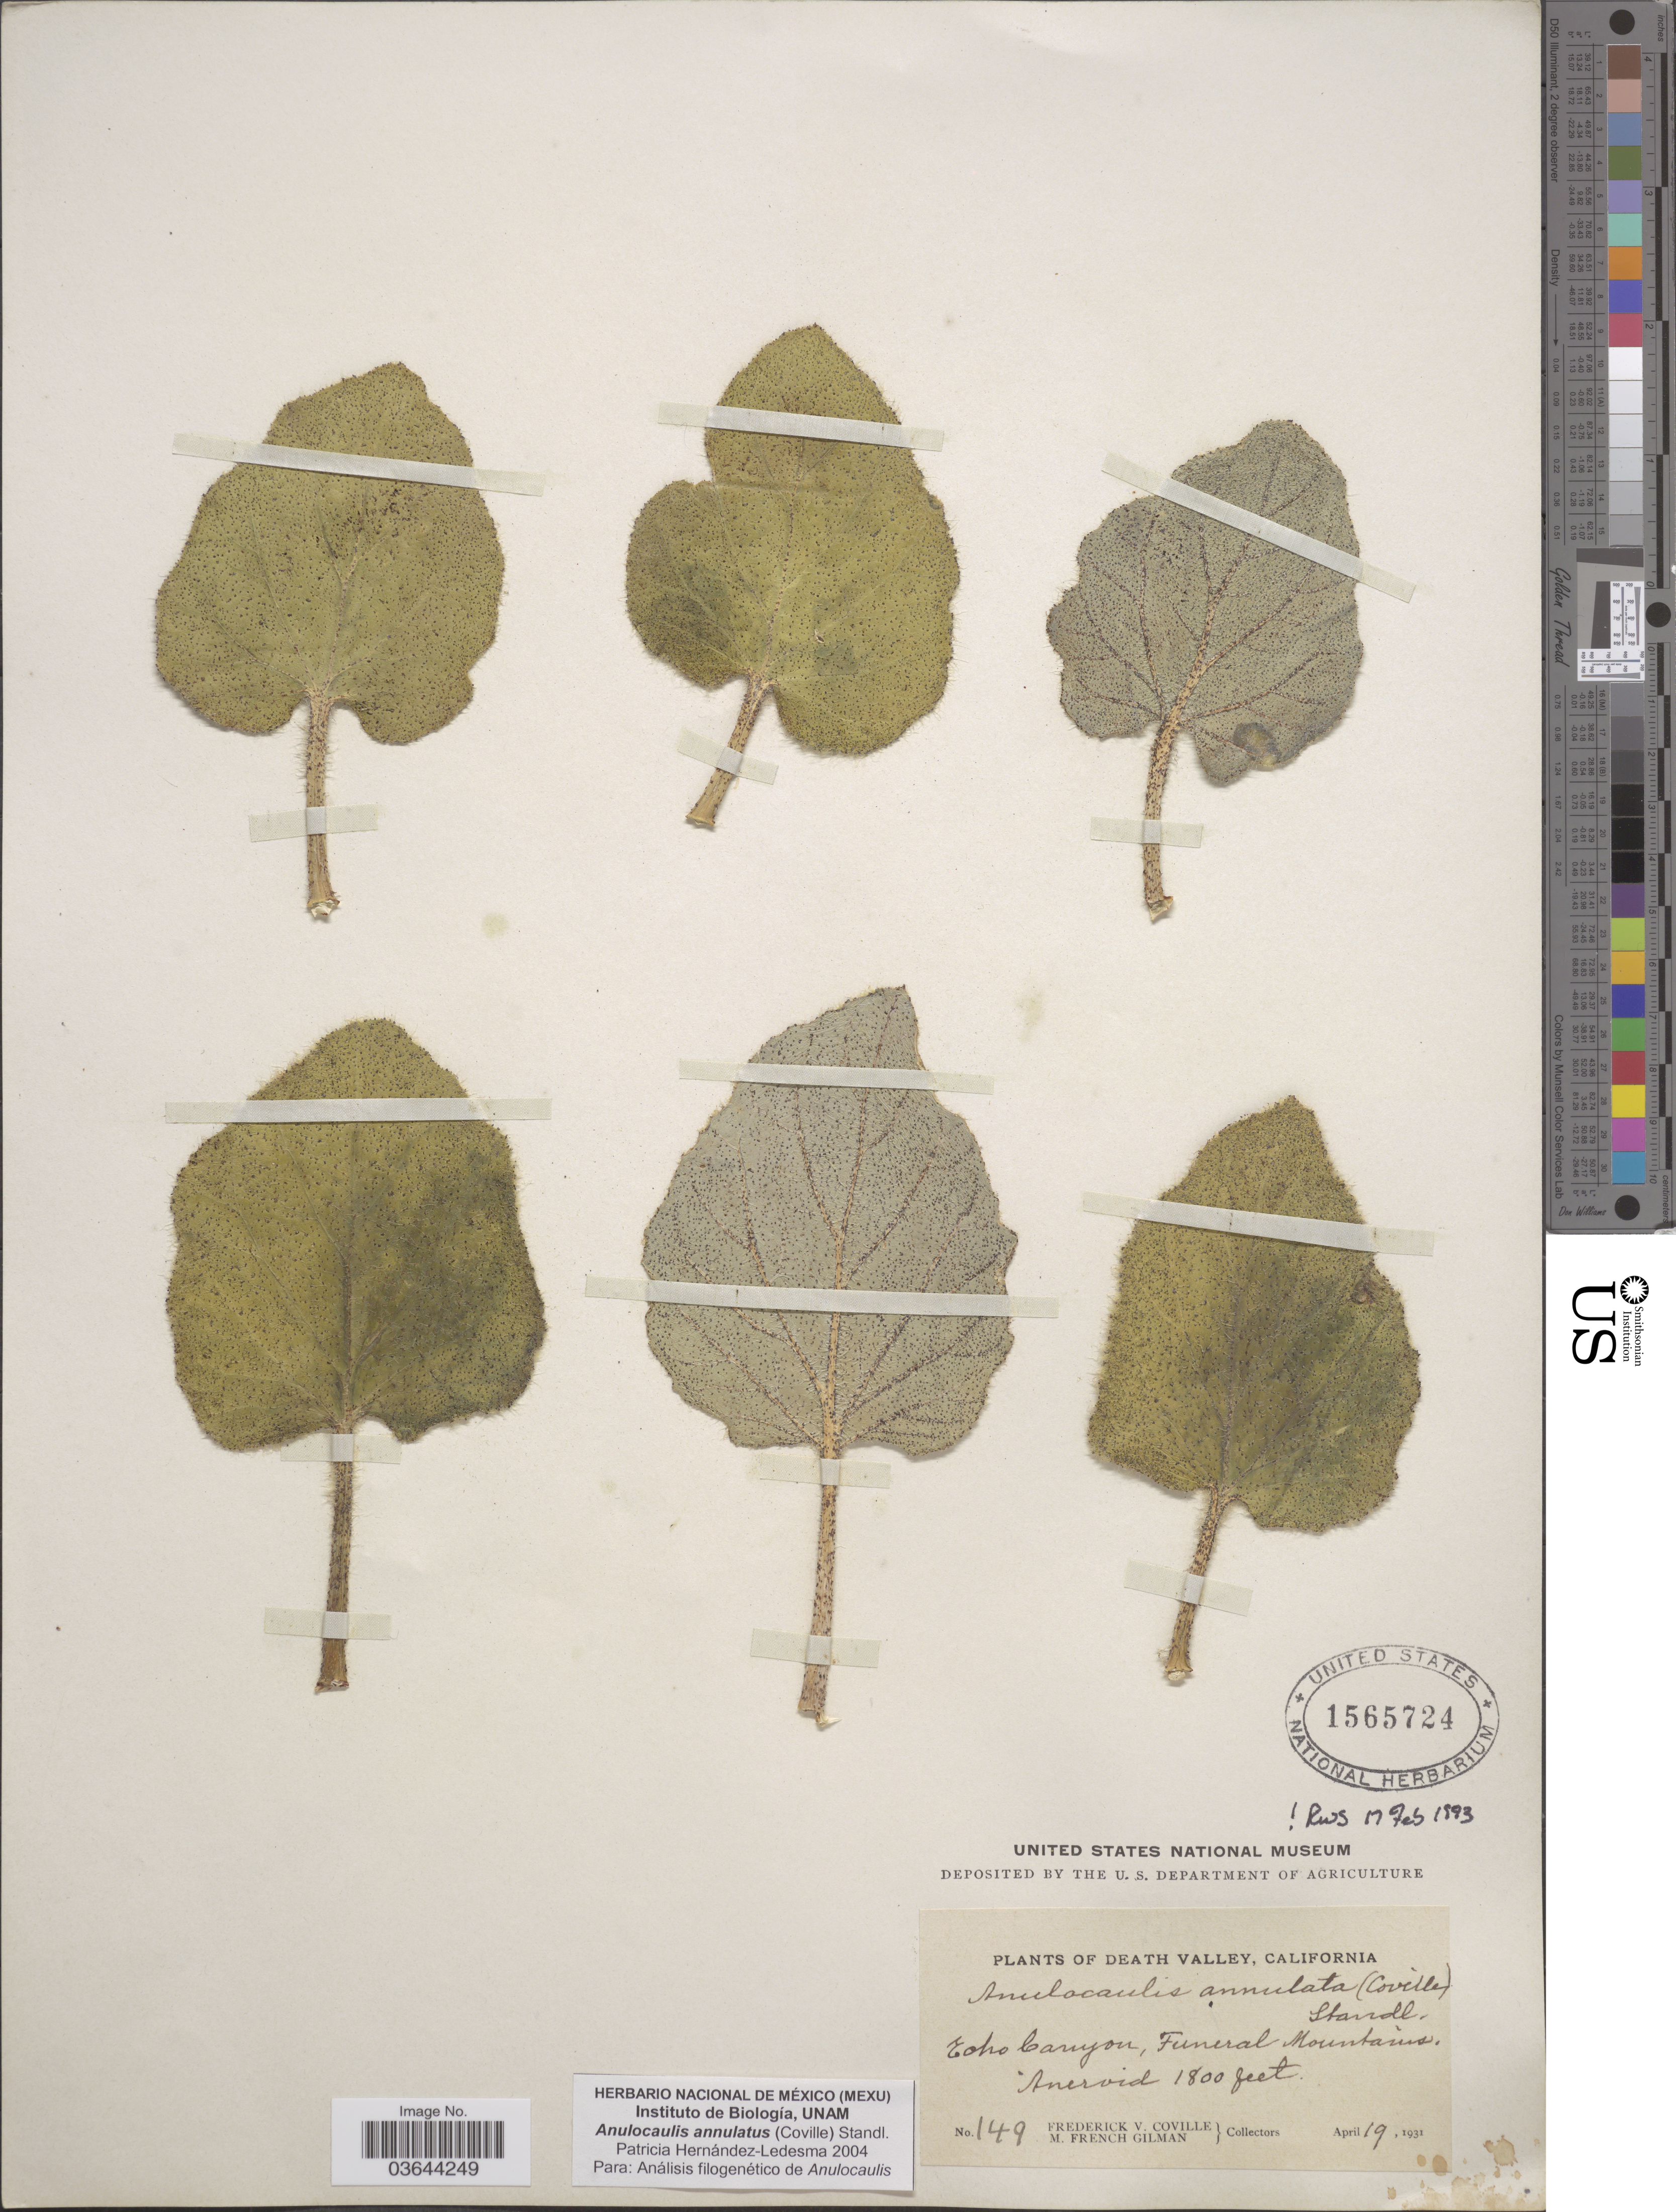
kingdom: Plantae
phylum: Tracheophyta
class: Magnoliopsida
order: Caryophyllales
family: Nyctaginaceae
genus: Anulocaulis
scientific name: Anulocaulis annulatus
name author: (Coville) Standl.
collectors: F. V. Coville & M. F. Gilman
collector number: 149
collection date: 1931-04-19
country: United States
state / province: California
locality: Death Valley. Echo Canyon, Funeral Mountains.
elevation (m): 549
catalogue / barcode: US 1565724